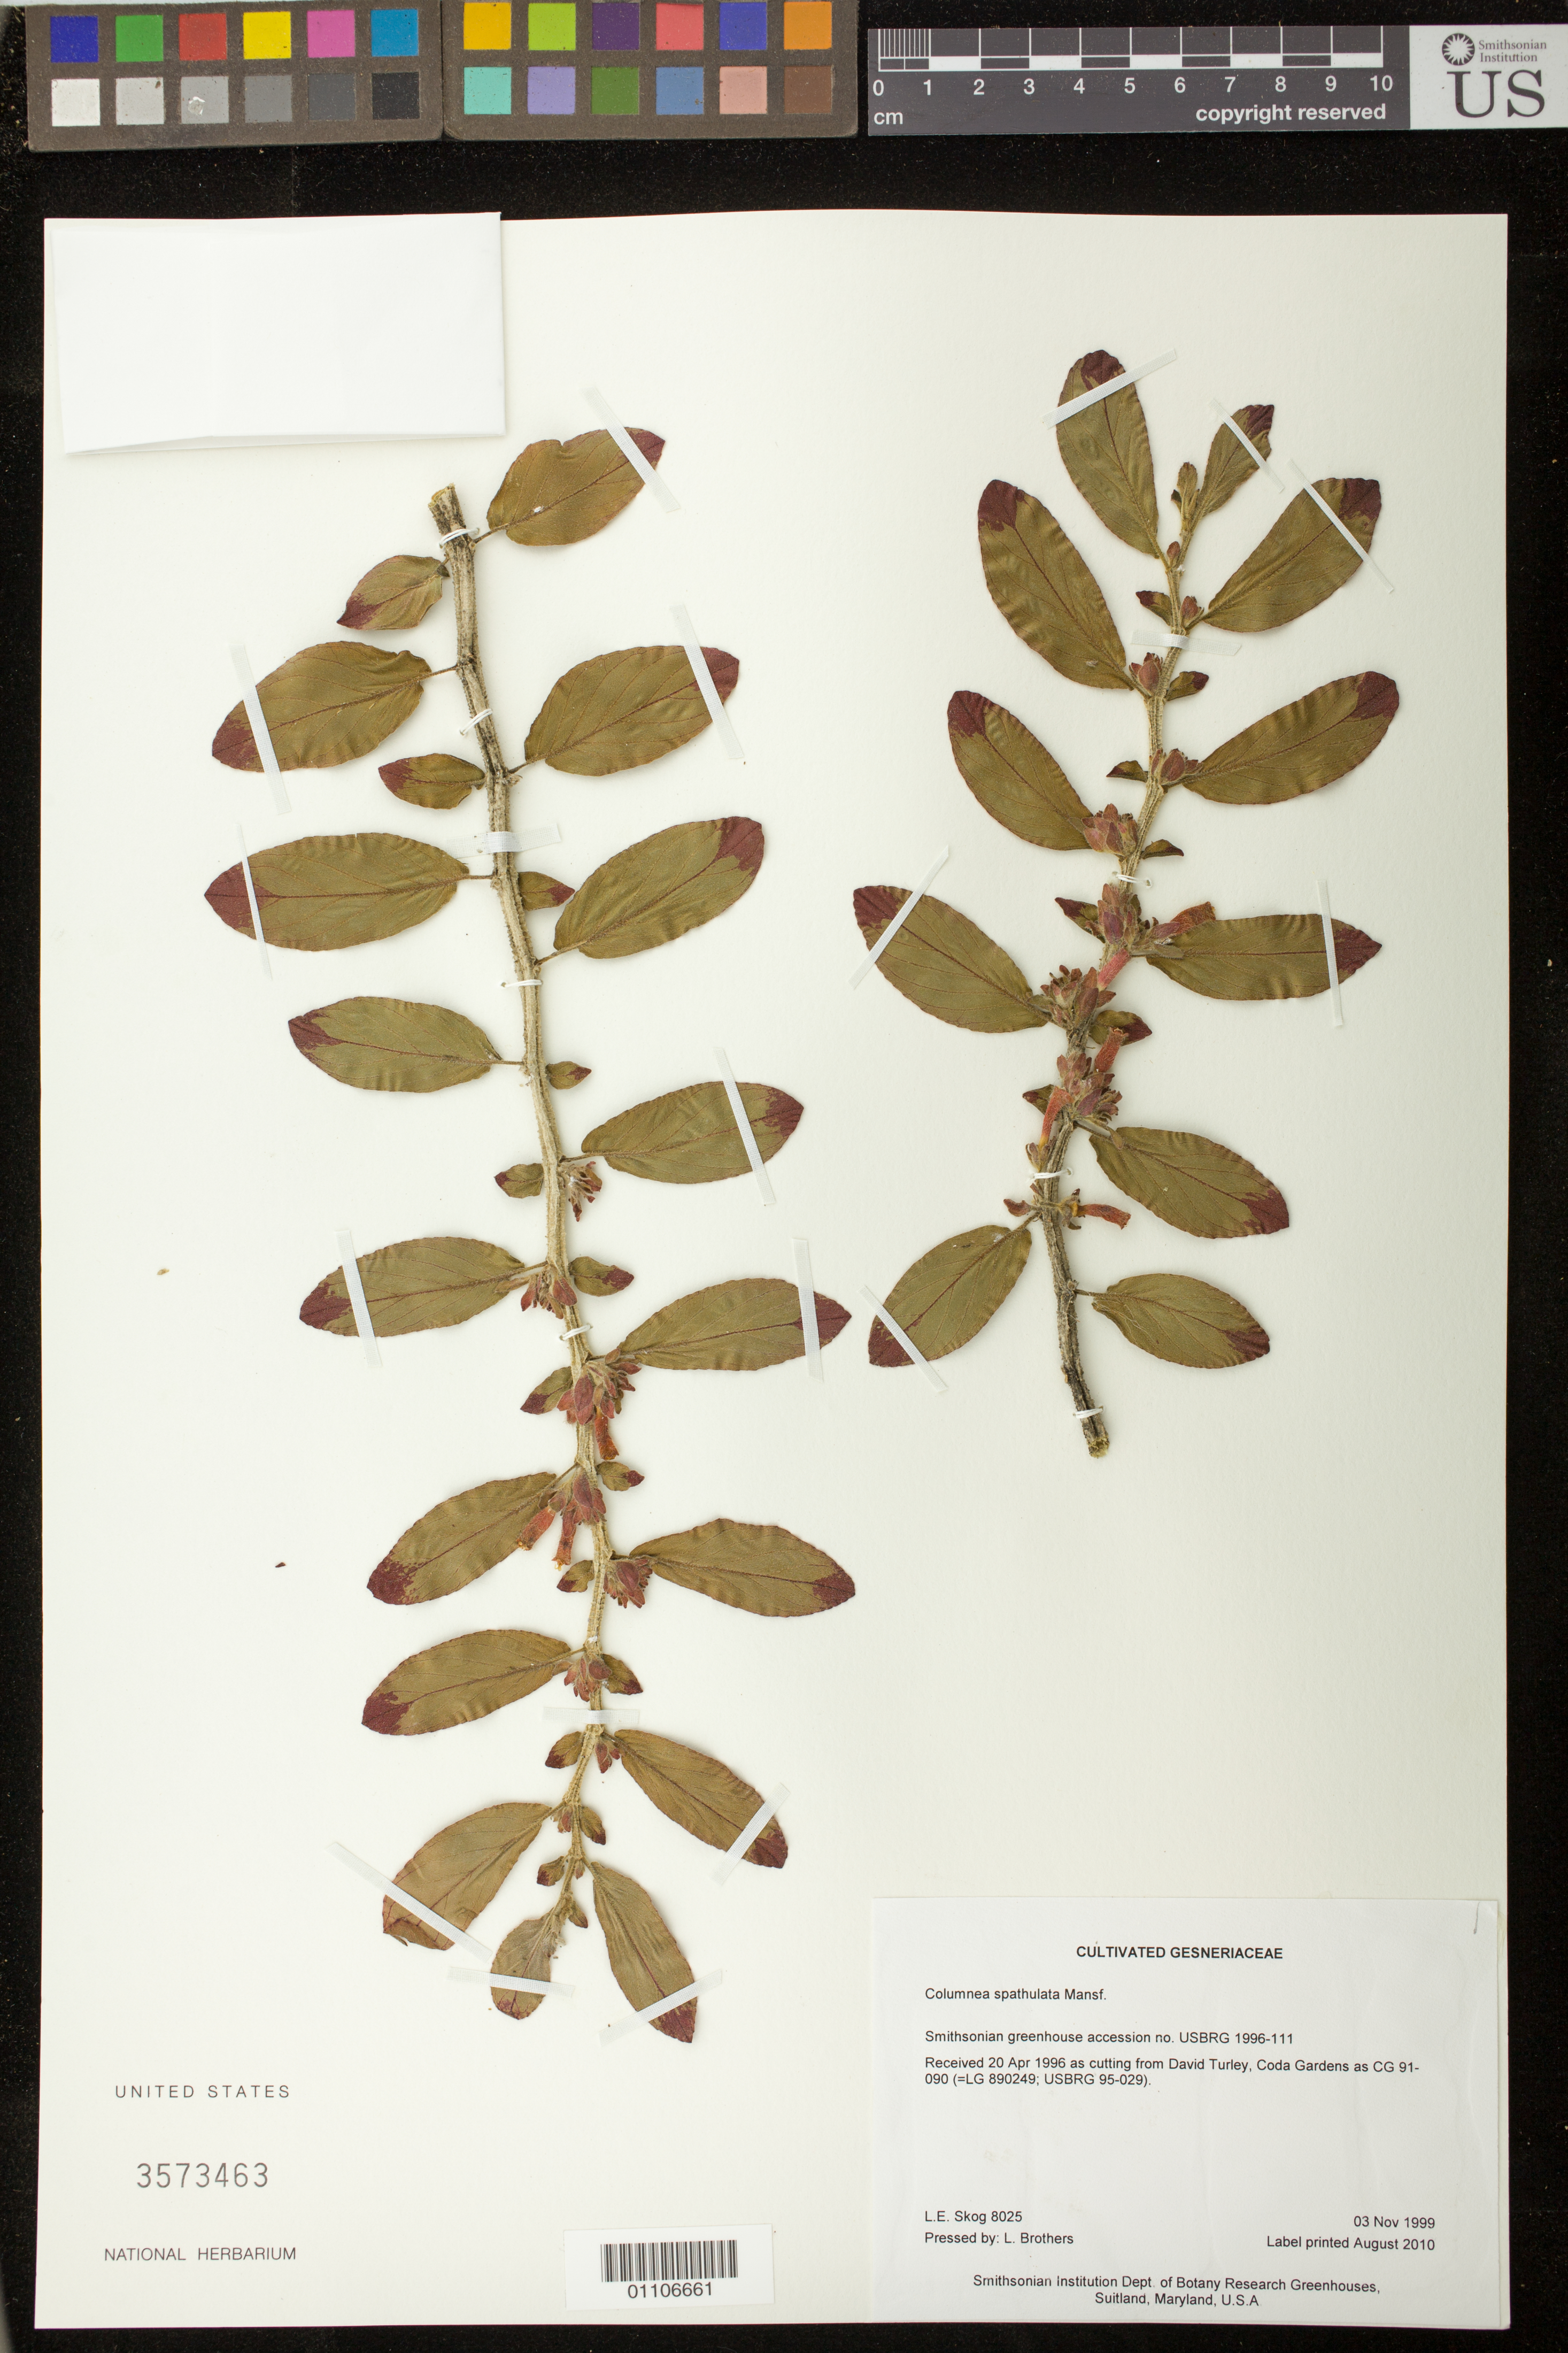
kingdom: Plantae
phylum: Tracheophyta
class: Magnoliopsida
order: Lamiales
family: Gesneriaceae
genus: Columnea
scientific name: Columnea spathulata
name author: Mansf.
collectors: L. E. Skog & L. Brothers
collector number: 8025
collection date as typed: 03 Nov 1999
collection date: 1999-11-03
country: United States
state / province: Maryland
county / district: Prince George's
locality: Smithsonian Institution Dept. of Botany Research Greenhouses, Suitland, Maryland, U.S.A.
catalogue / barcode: US 3573463